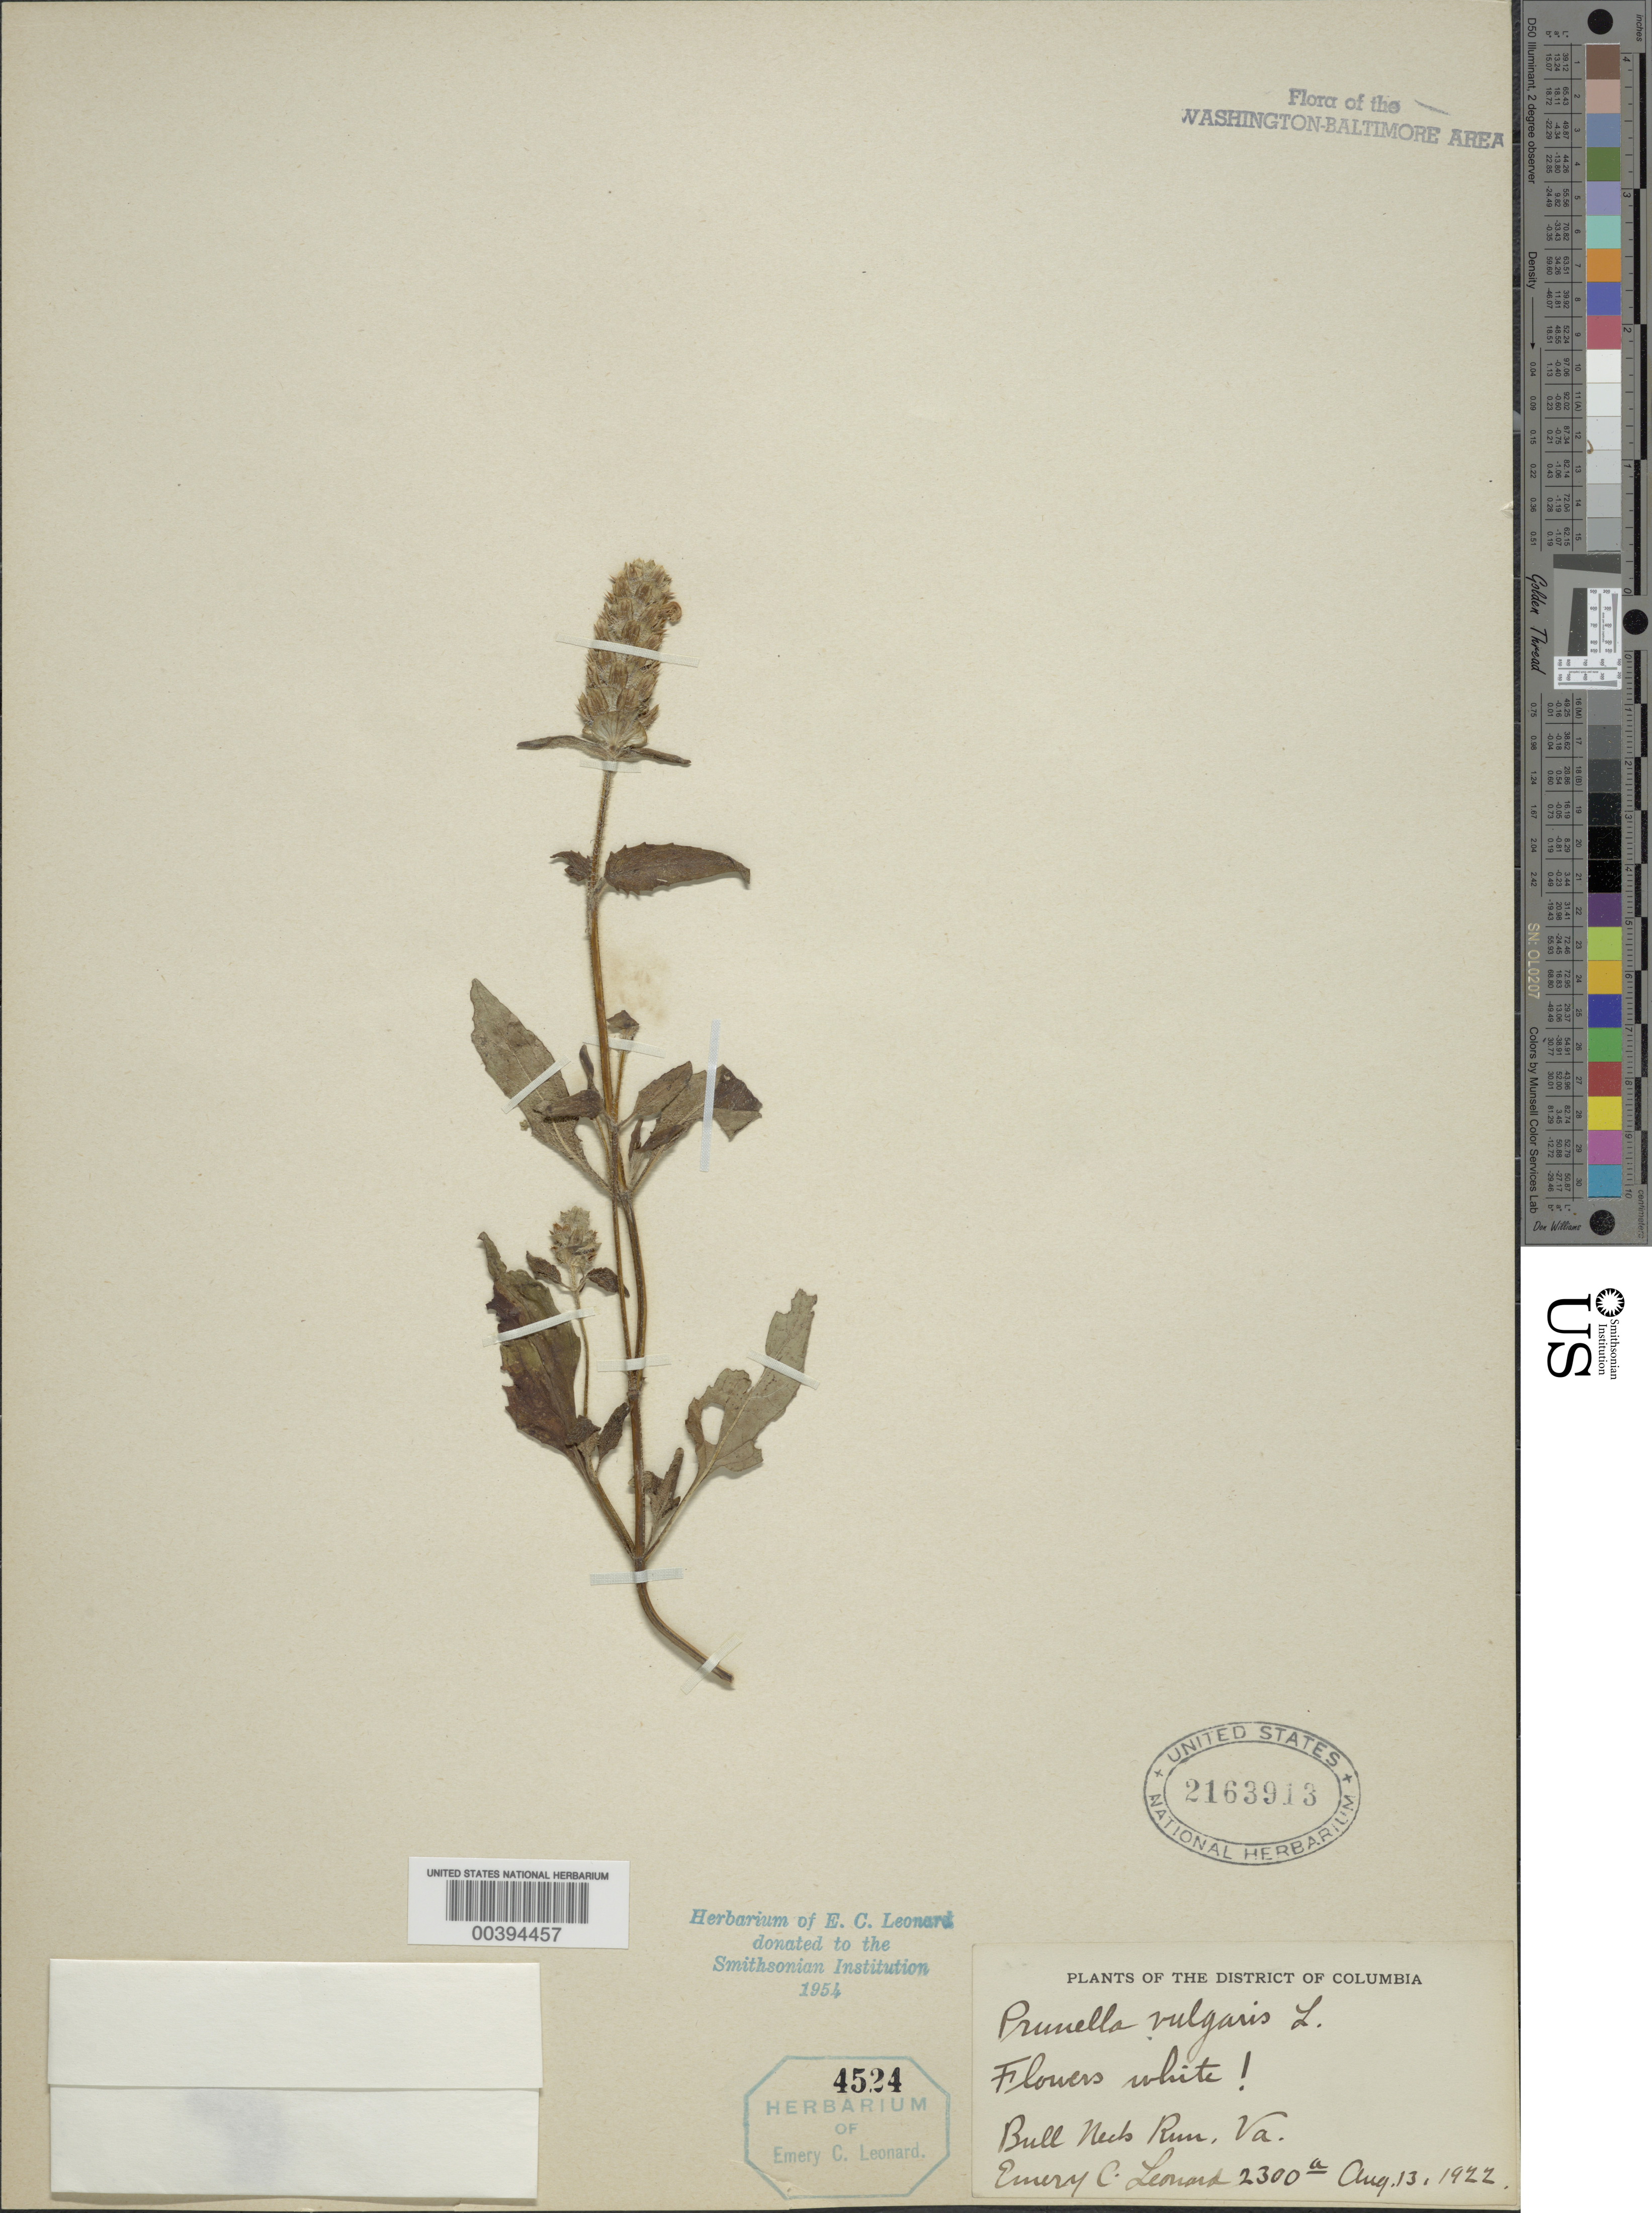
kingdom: Plantae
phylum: Tracheophyta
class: Magnoliopsida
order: Lamiales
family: Lamiaceae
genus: Prunella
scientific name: Prunella vulgaris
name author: L.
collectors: E. C. Leonard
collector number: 2300A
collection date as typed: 13 Aug 1922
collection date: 1922-08-13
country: United States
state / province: Virginia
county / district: Fairfax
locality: Bull Neck Run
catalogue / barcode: US 2163913